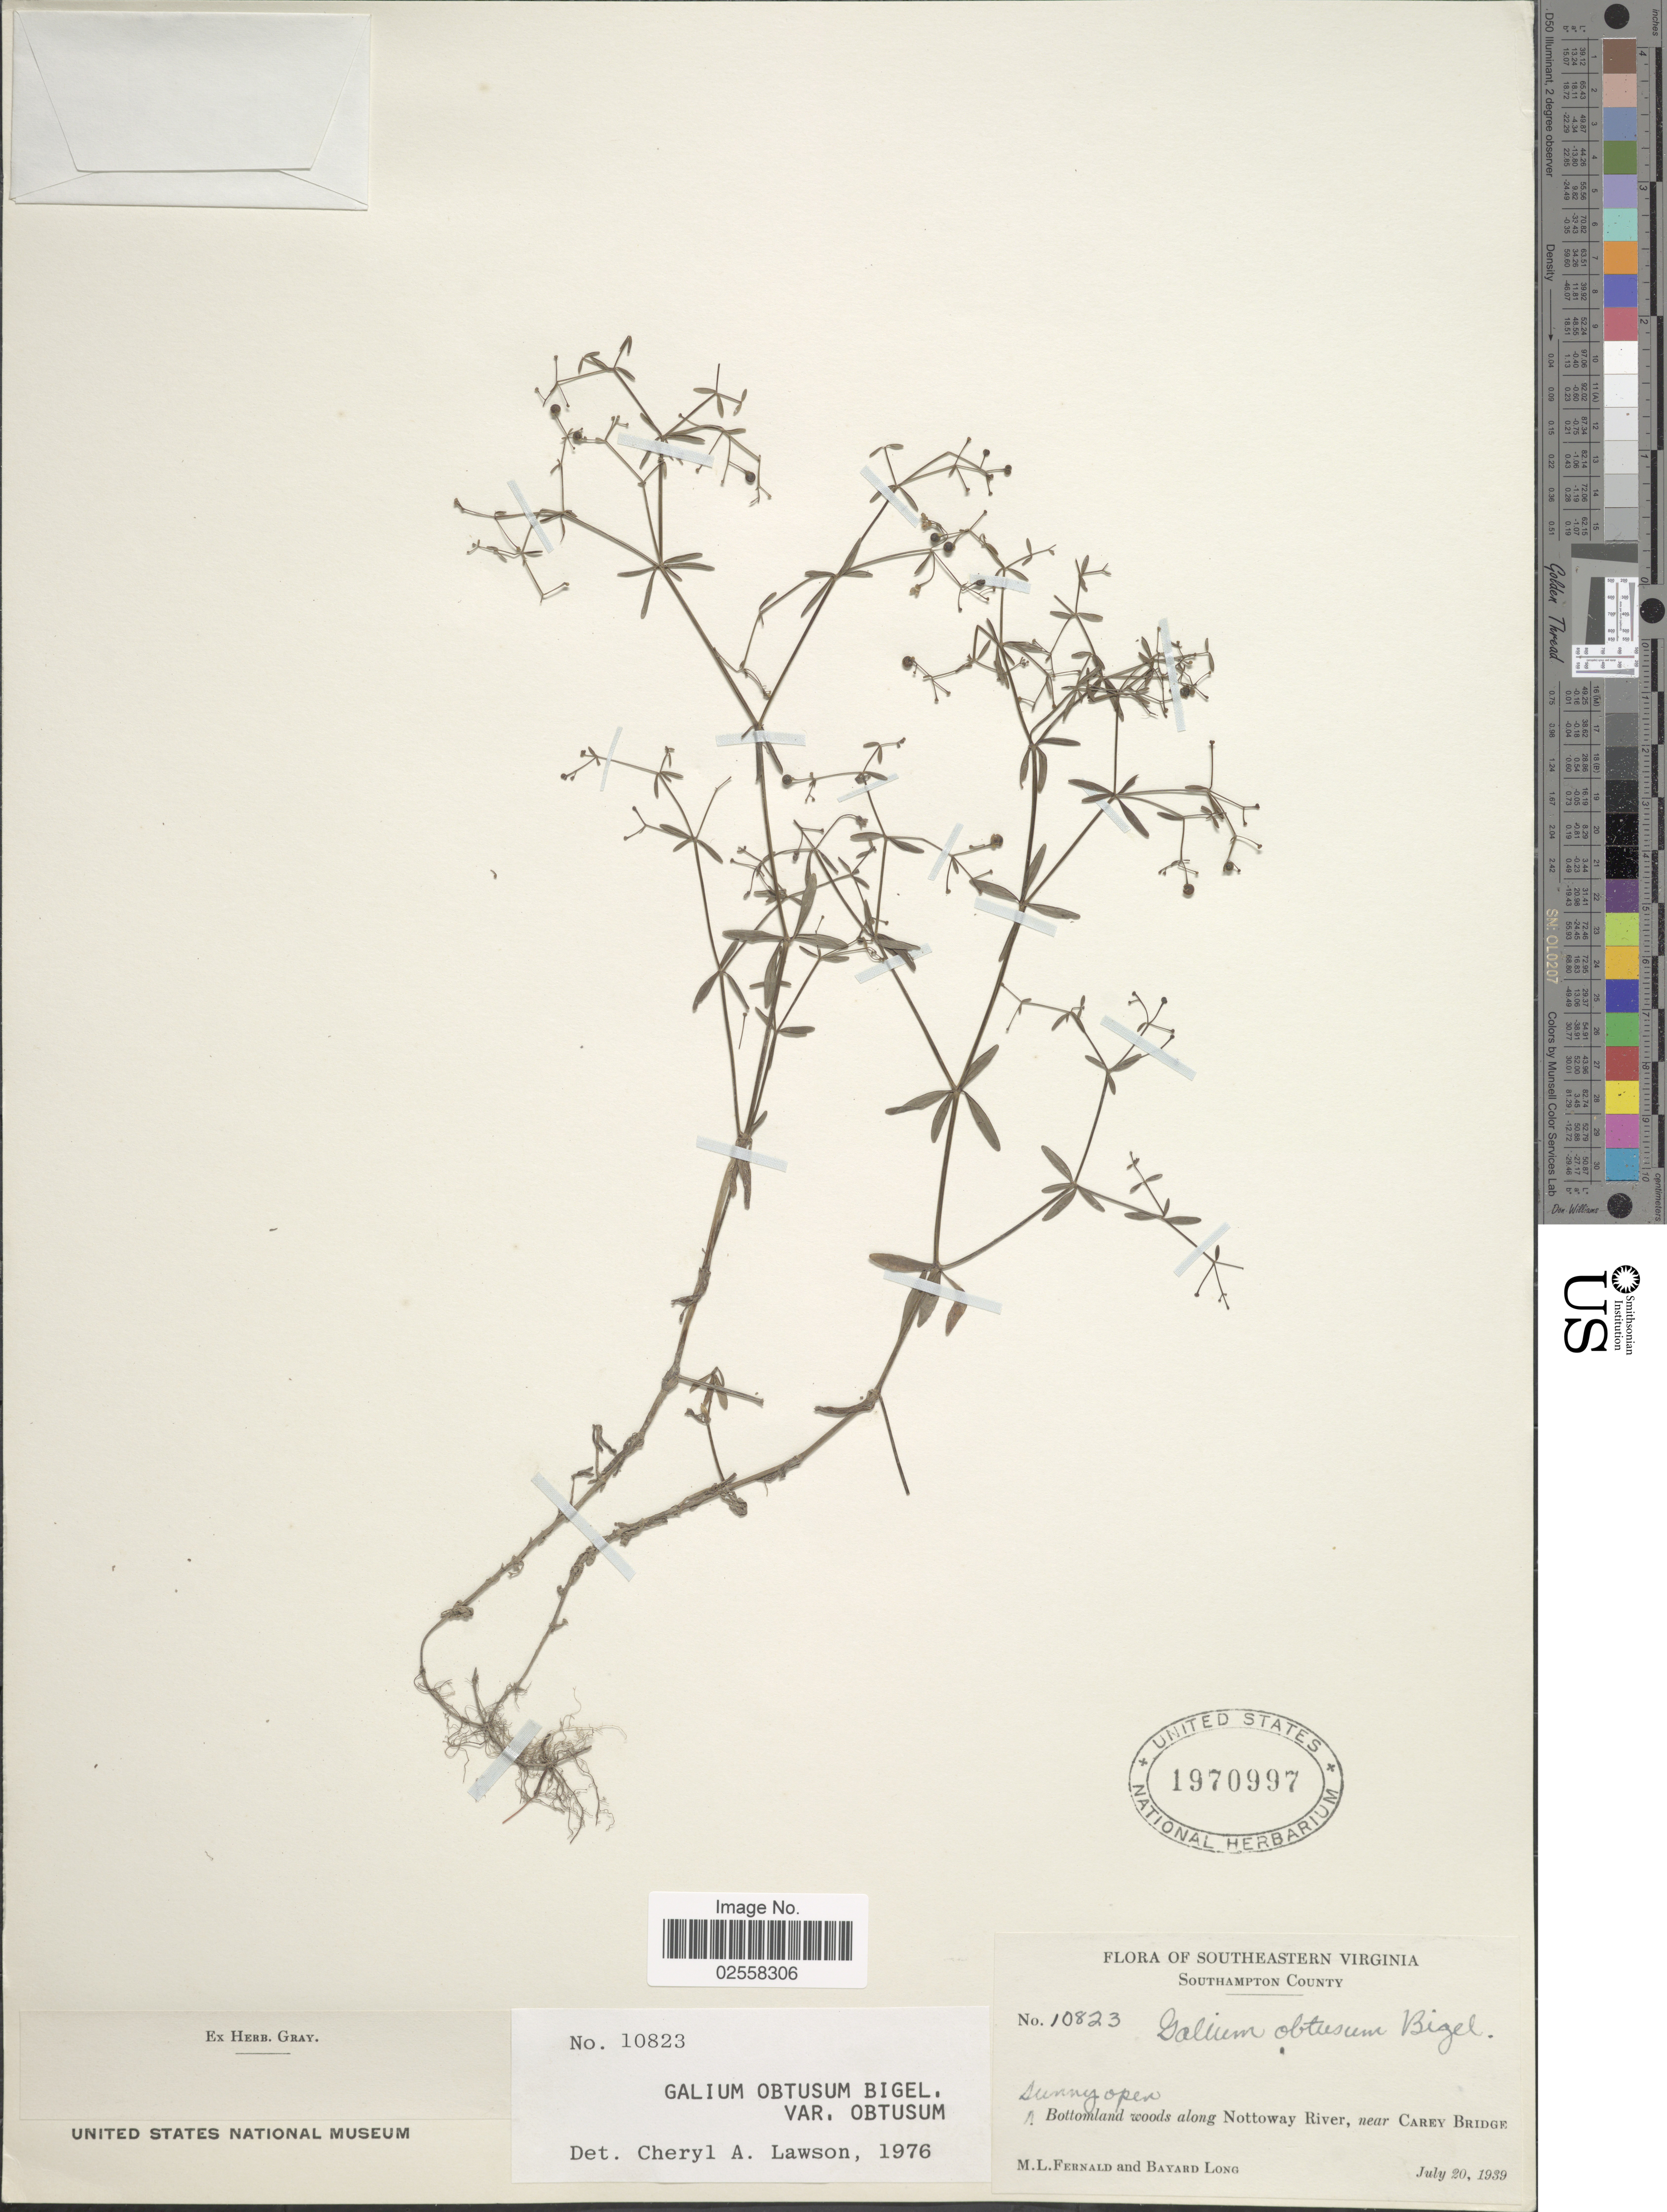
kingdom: Plantae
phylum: Tracheophyta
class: Magnoliopsida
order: Gentianales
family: Rubiaceae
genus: Galium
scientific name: Galium obtusum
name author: Bigelow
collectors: M. L. Fernald & B. Long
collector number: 10823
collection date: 1939-08-20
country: United States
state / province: Virginia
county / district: Southampton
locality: Southeastern Virginia, Southampton County, bottomland woods along Nottoway River, near Carey Bridge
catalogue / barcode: US 1970997